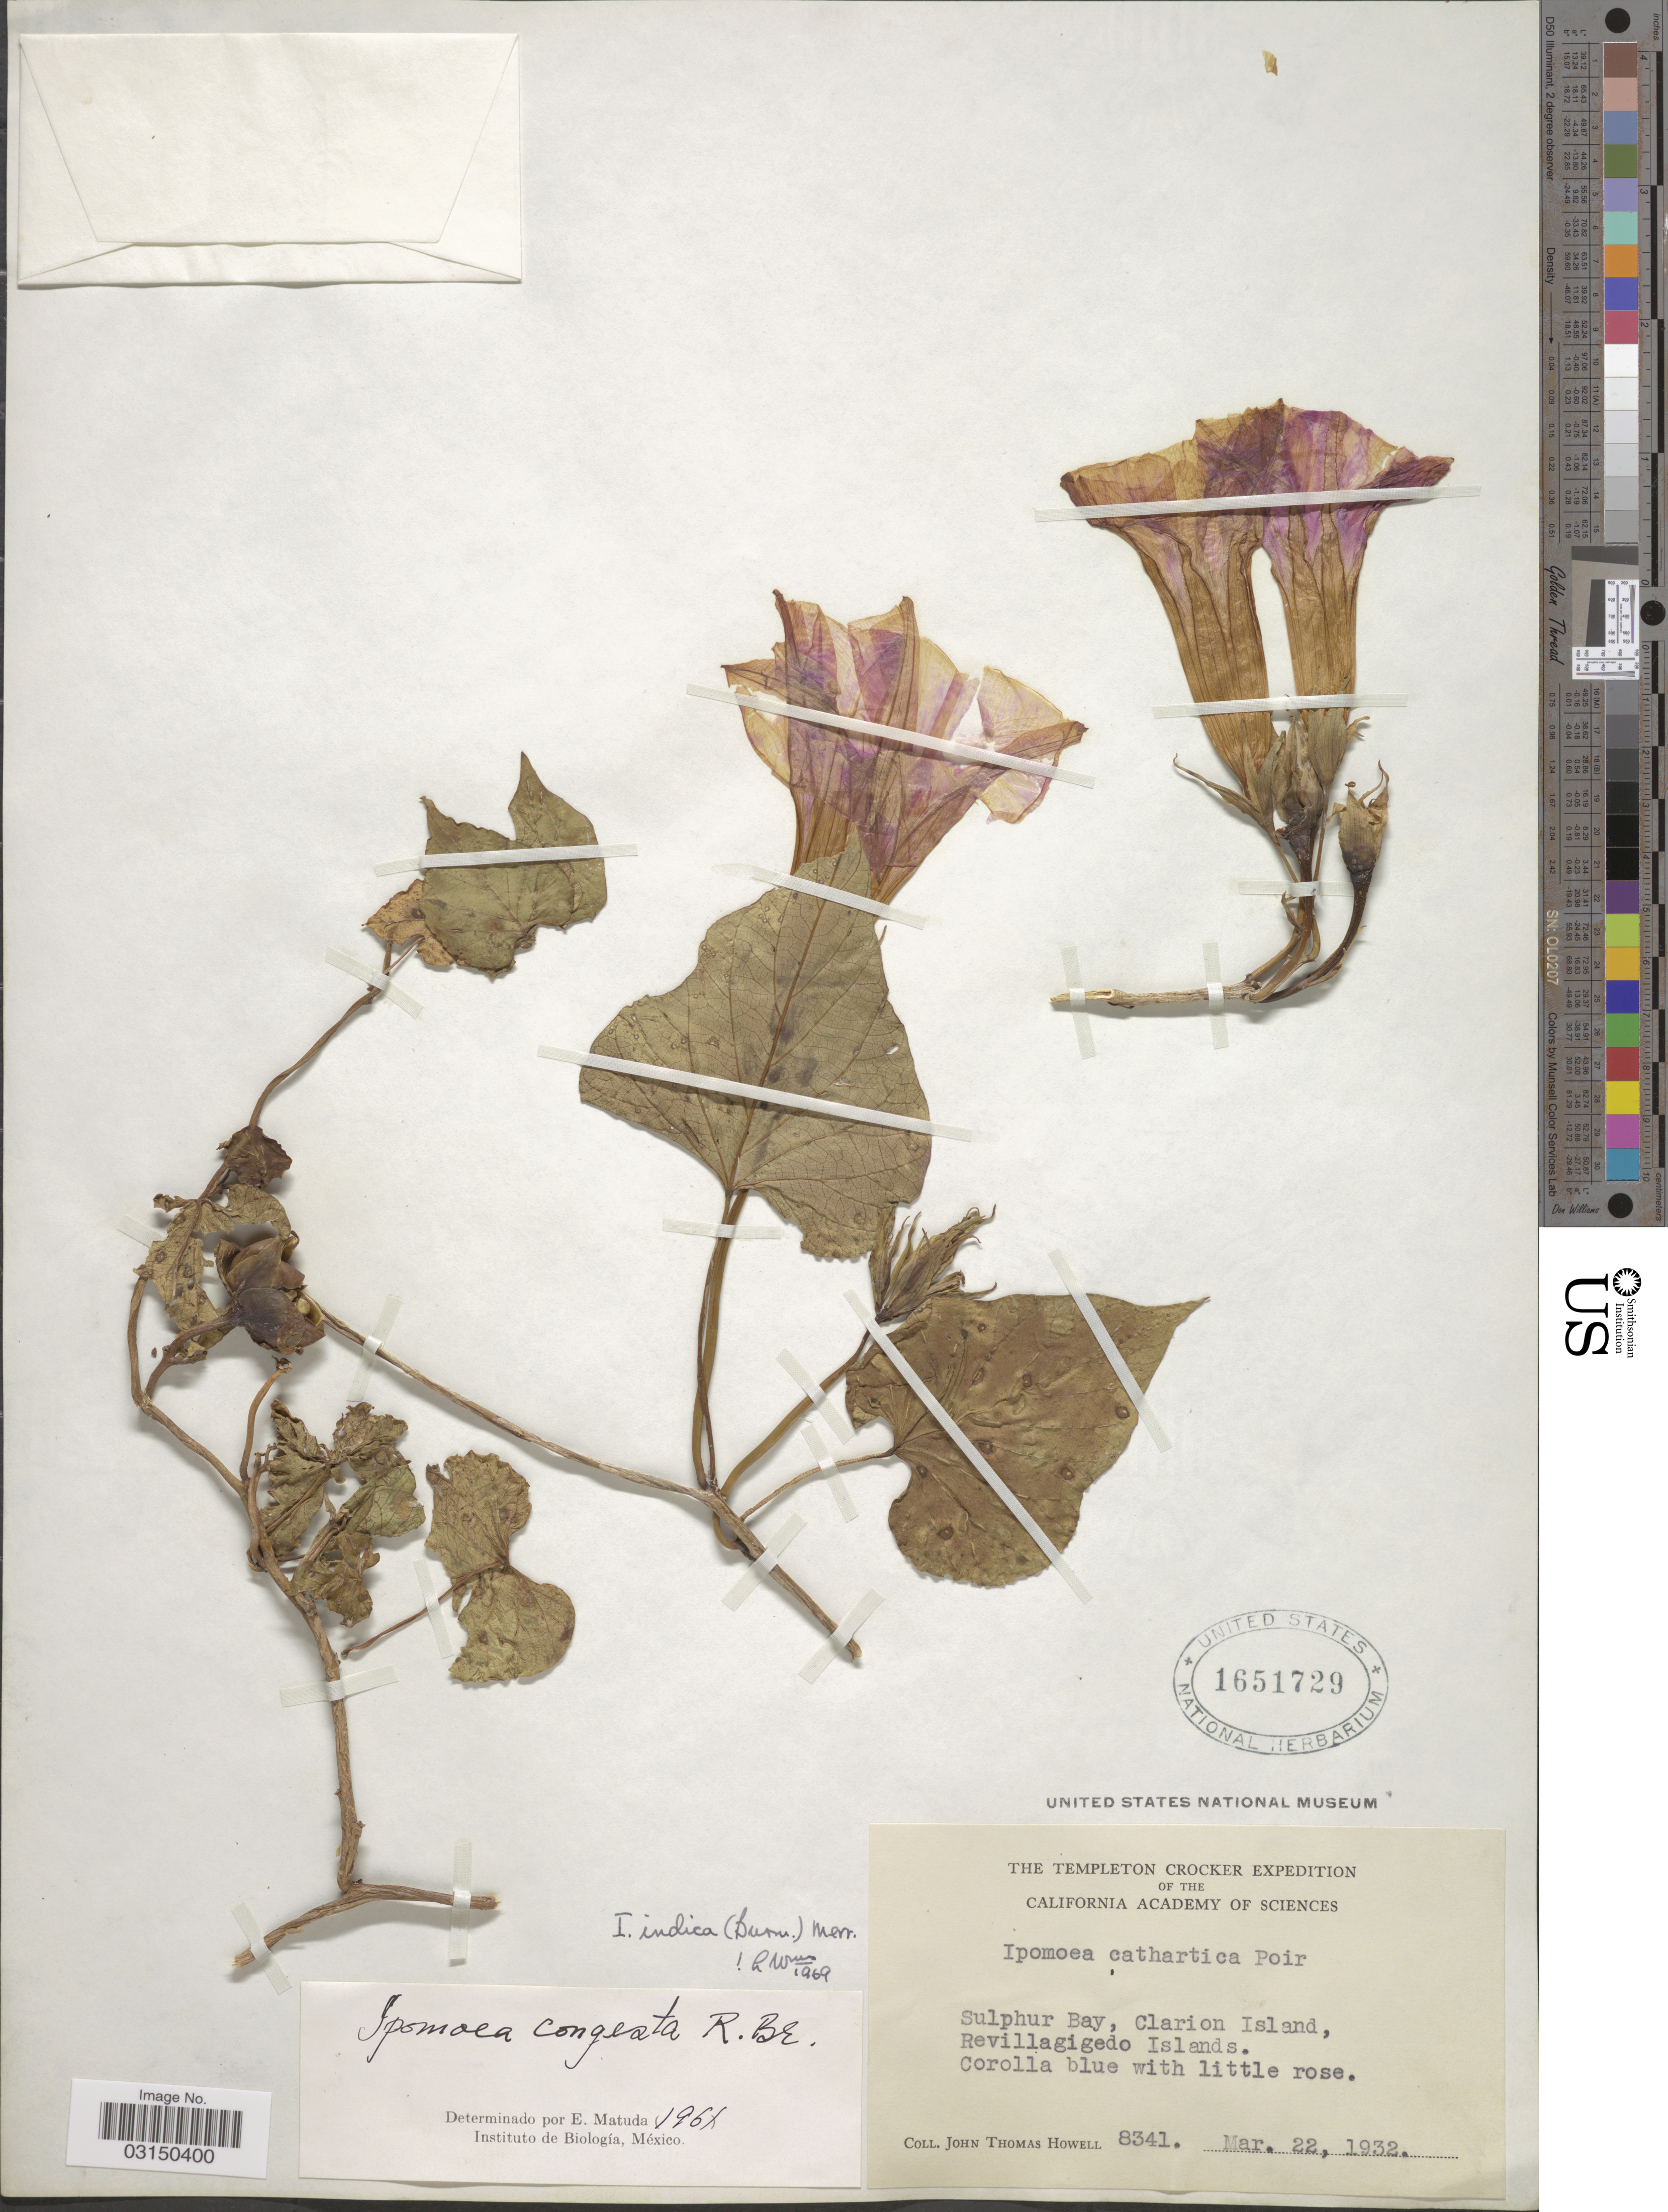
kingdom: Plantae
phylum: Tracheophyta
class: Magnoliopsida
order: Solanales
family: Convolvulaceae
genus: Ipomoea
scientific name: Ipomoea indica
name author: (Burm.) Merr.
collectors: J. T. Howell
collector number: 8341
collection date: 1932-03-22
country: Mexico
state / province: Colima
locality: Sulphur Bay, Clarion Island, Revillagigedo Islands.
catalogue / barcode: US 1651729